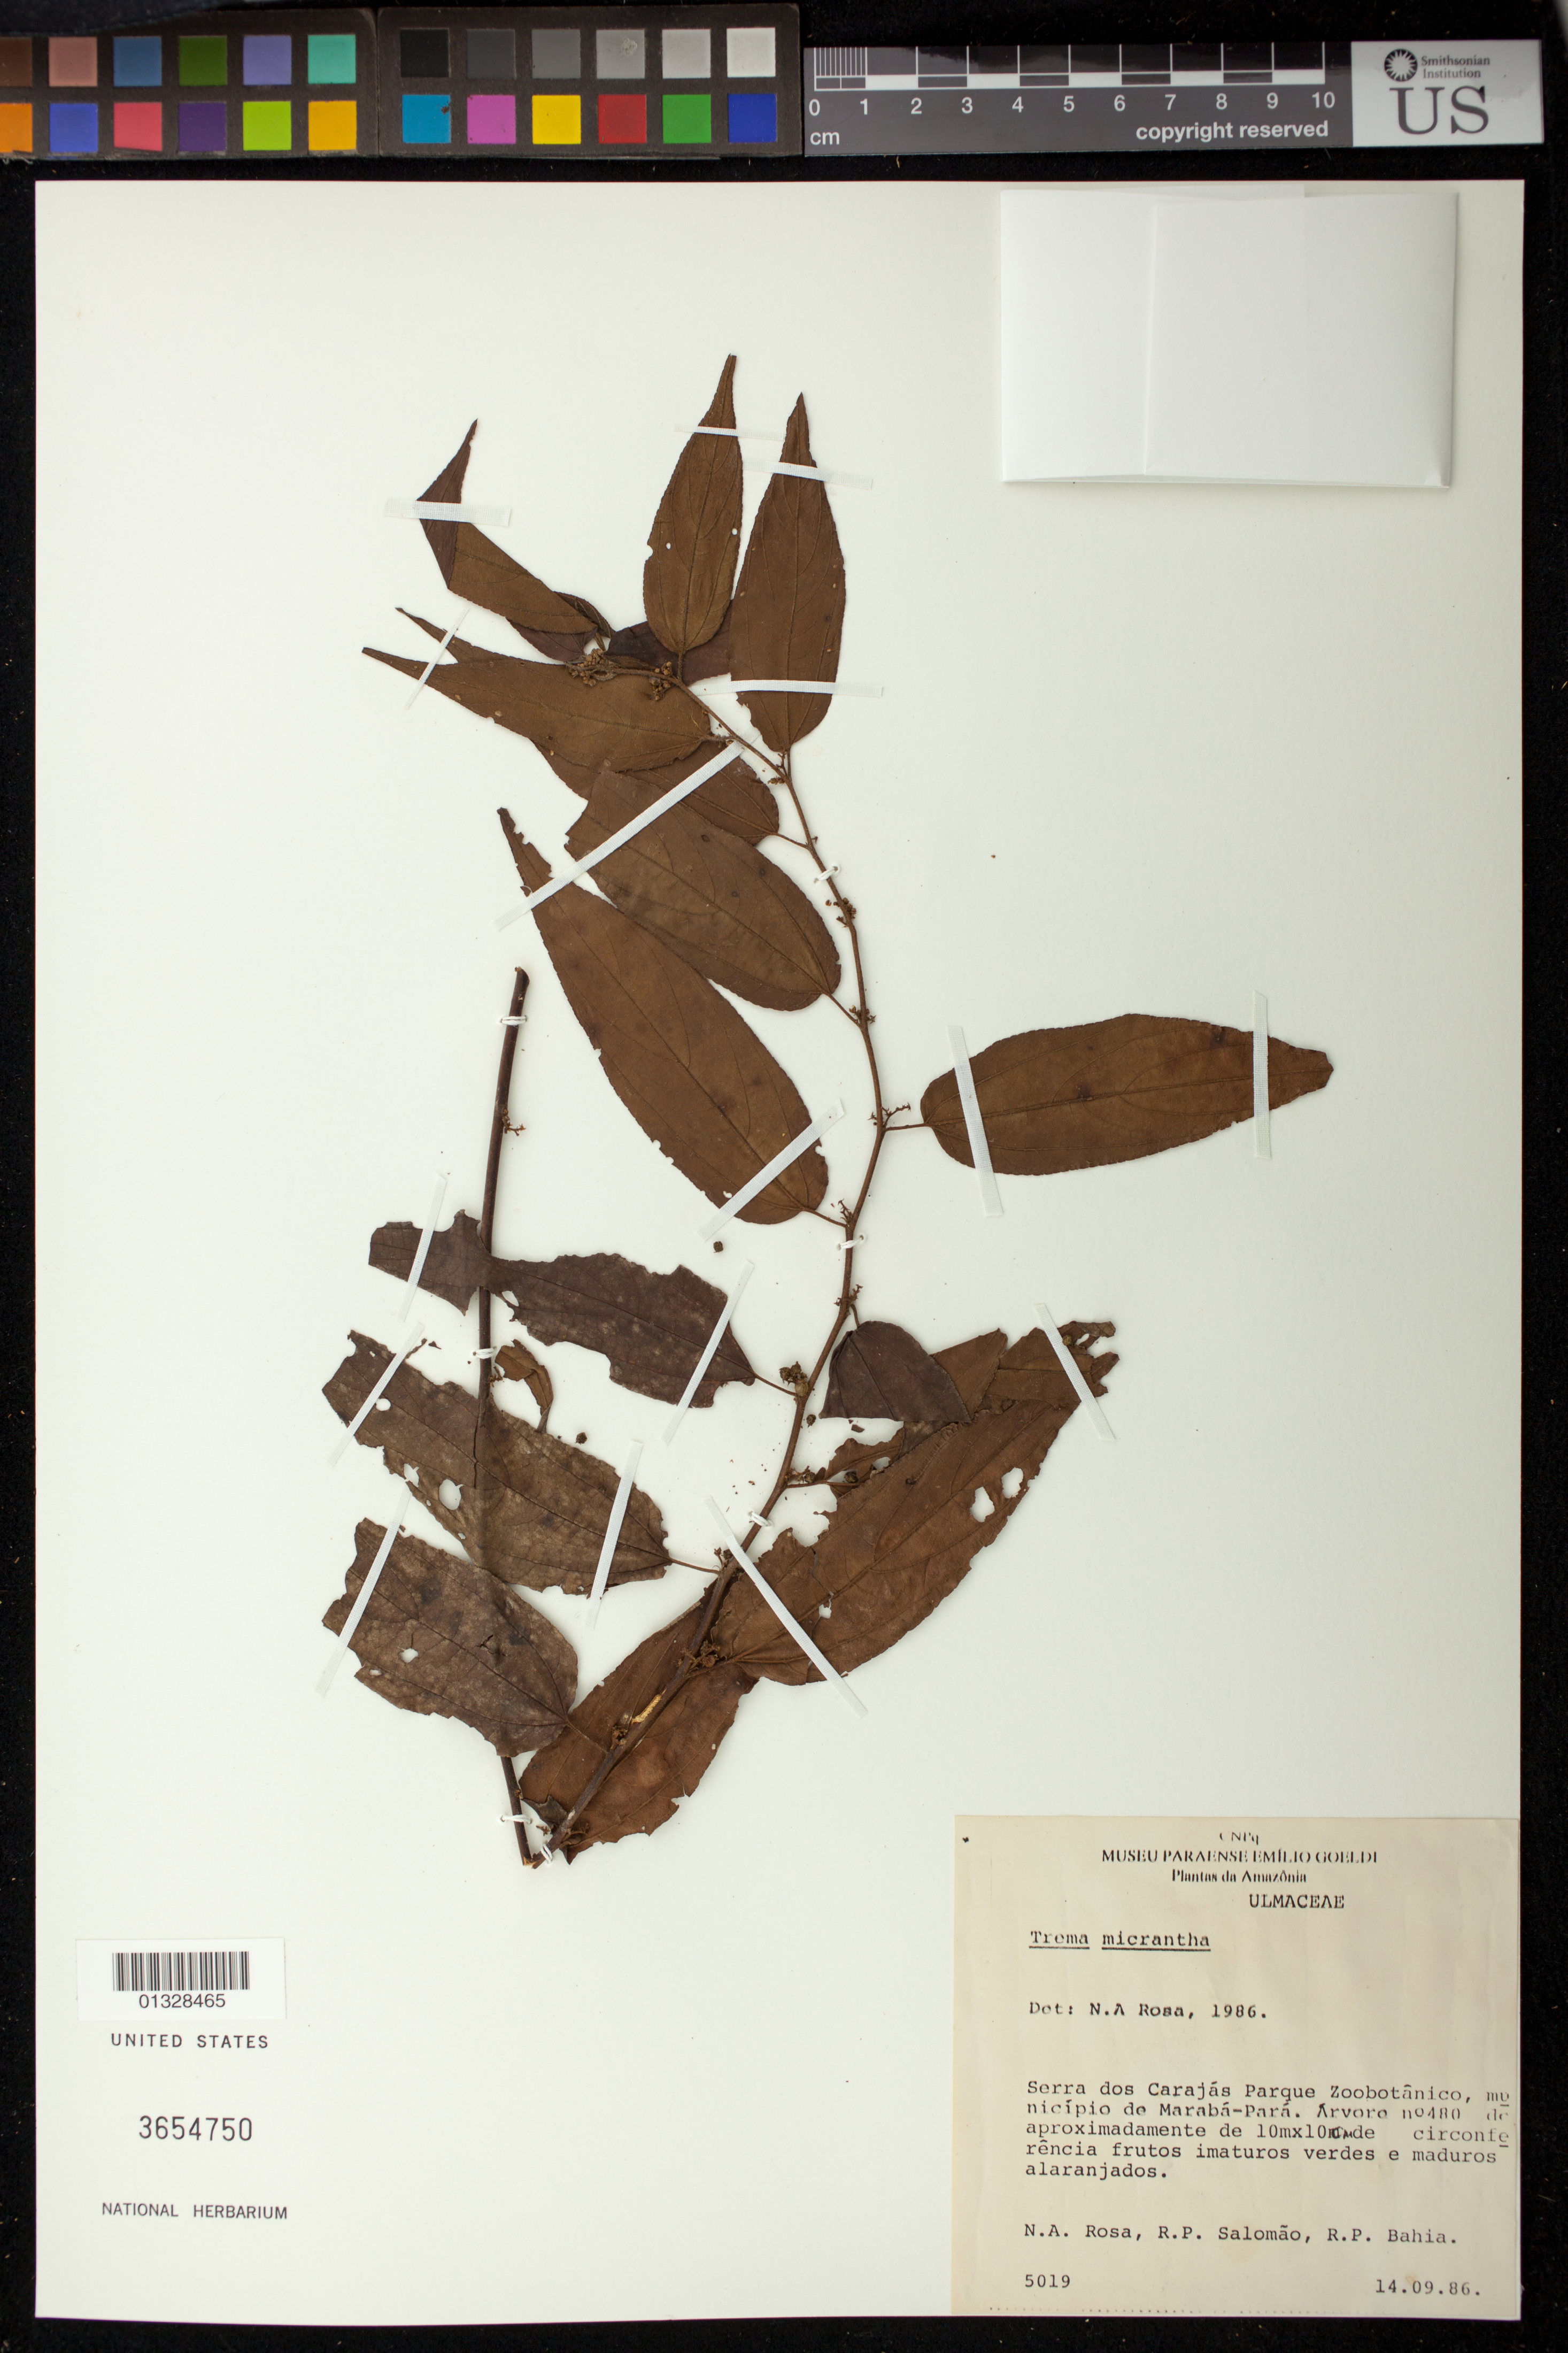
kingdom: Plantae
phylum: Tracheophyta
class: Magnoliopsida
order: Rosales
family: Cannabaceae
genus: Trema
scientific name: Trema micranthum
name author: (L.) Blume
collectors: N. A. Rosa, R. P. Salomão & R. P. Bahia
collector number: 5019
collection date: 1986-09-14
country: Brazil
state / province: Pará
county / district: Marabá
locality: Serra dos Carajas, Parque Zoobotânico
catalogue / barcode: US 3654750